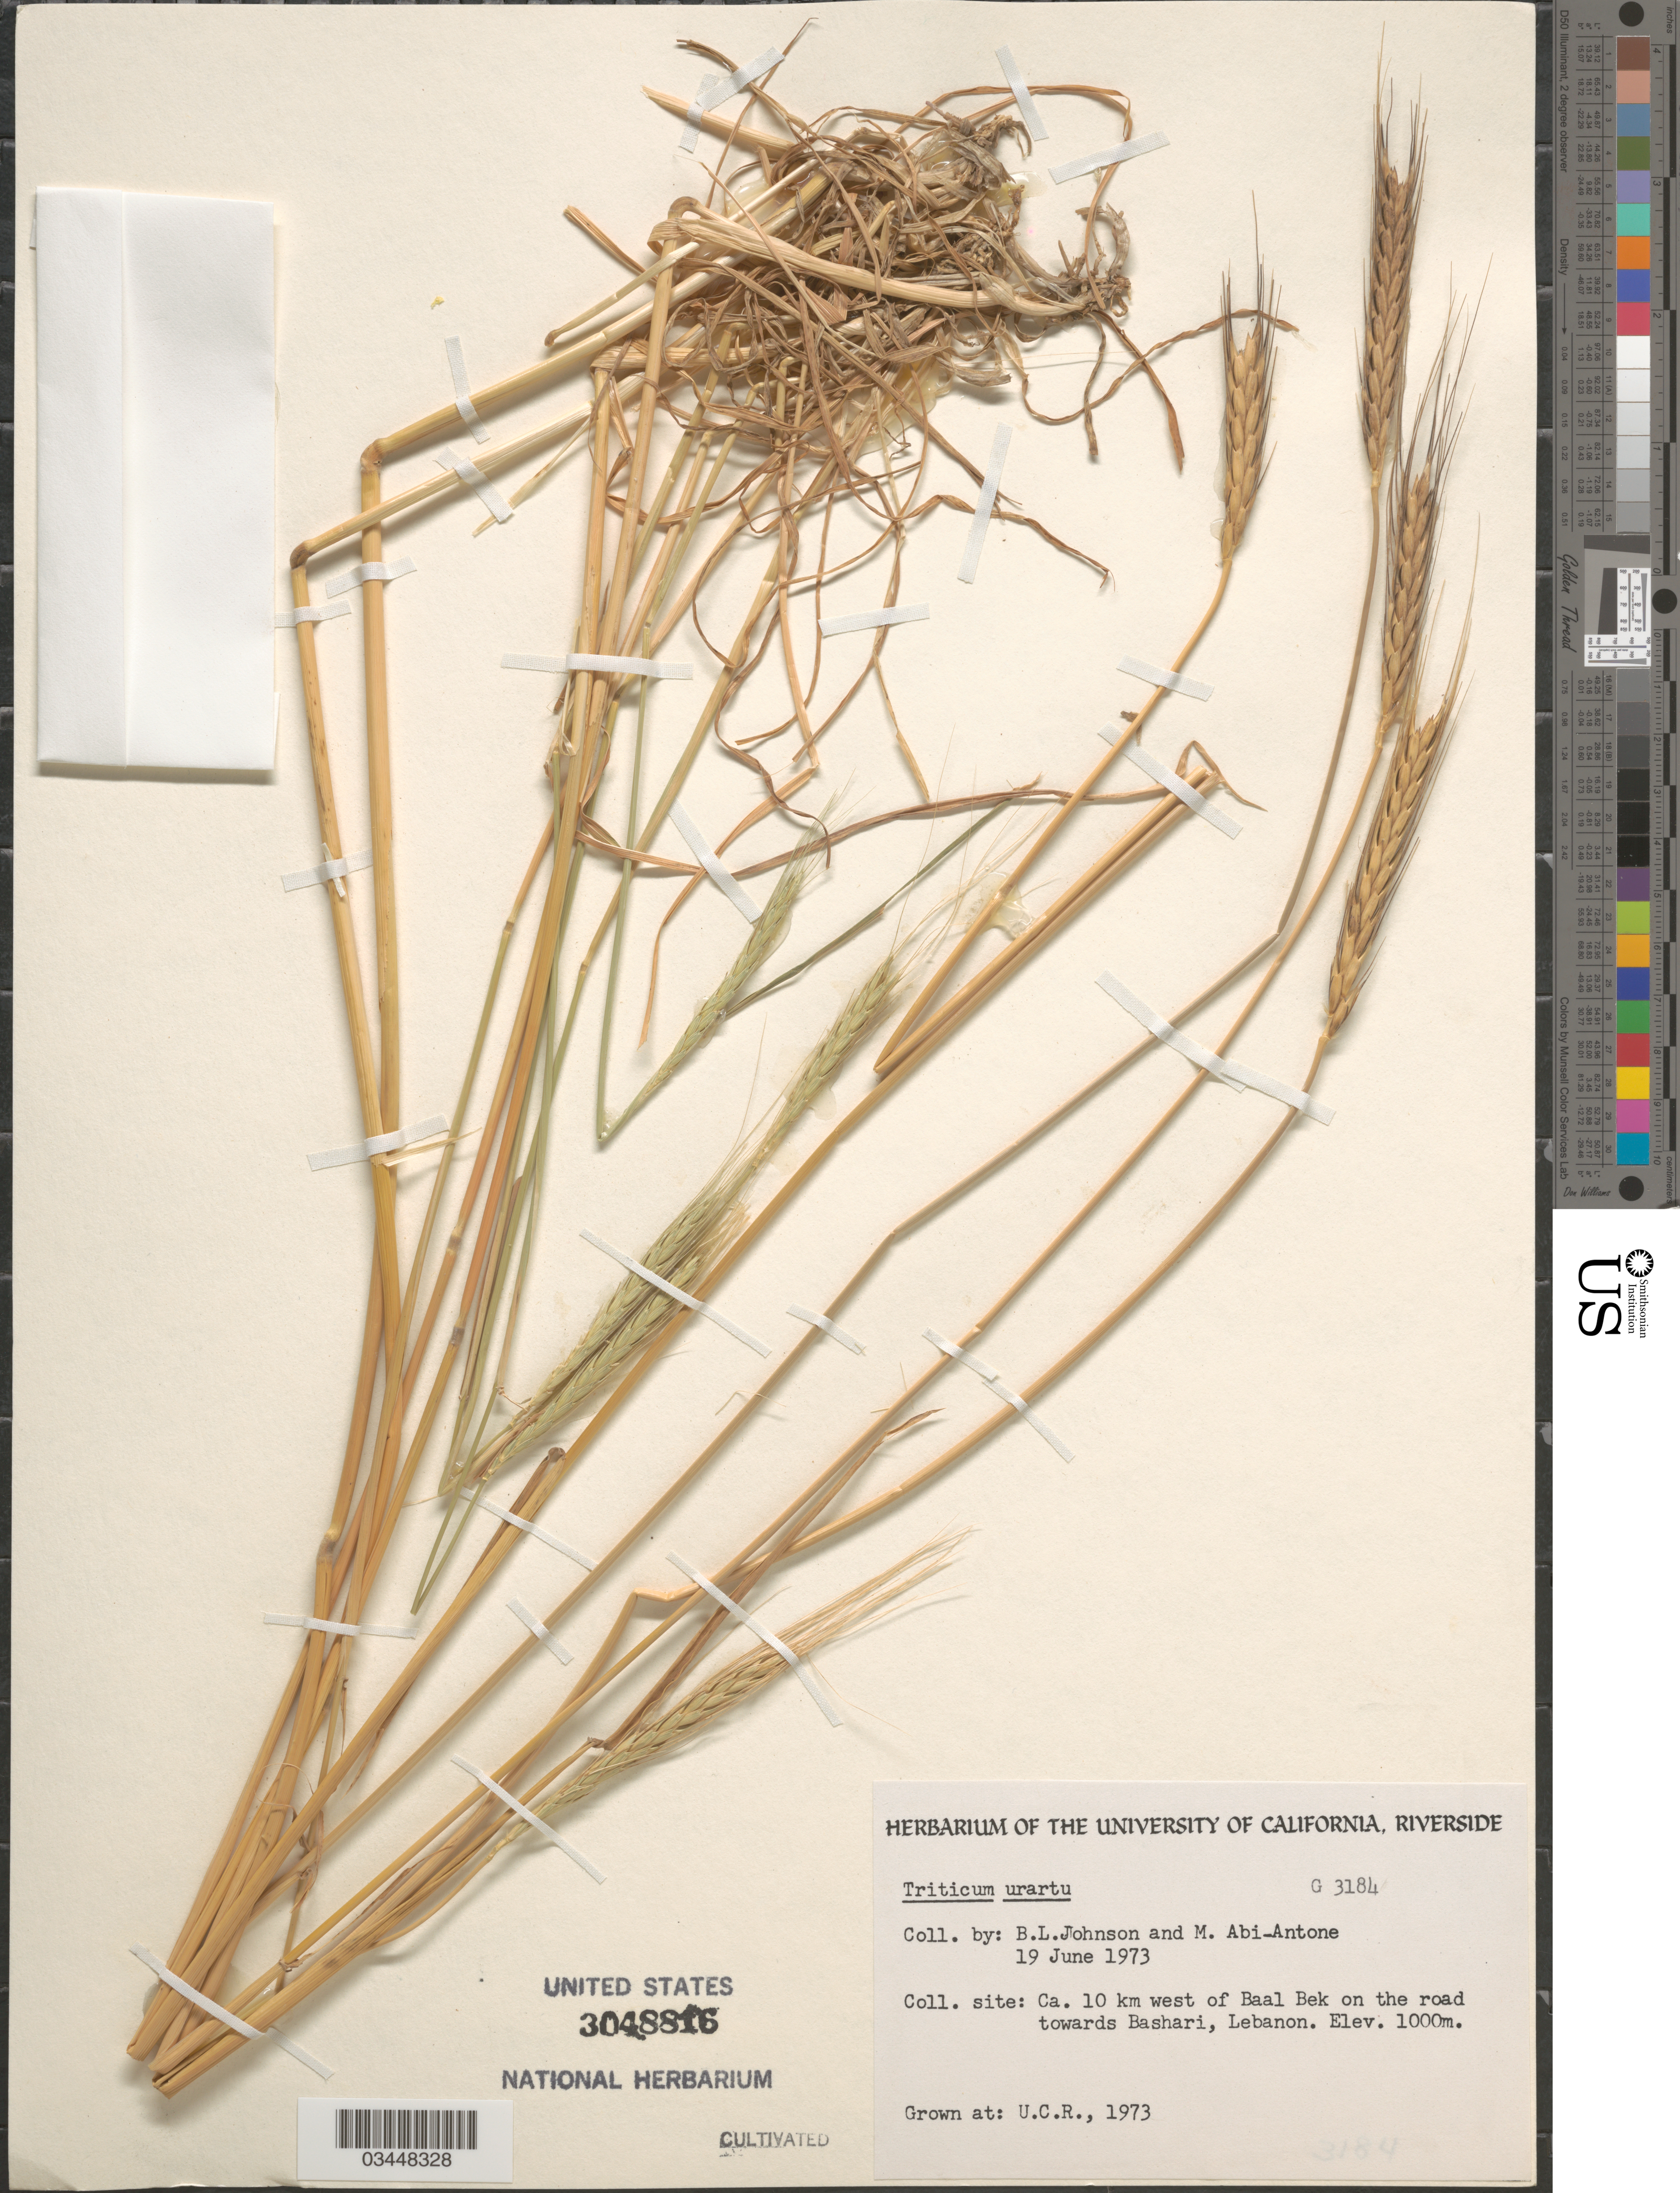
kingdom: Plantae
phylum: Tracheophyta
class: Liliopsida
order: Poales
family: Poaceae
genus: Triticum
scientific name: Triticum urartu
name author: Thumanjan ex Gandilyan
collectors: ex herb. Univ. of California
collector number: G3184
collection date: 1973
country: United States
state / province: California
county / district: Riverside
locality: U.C.R.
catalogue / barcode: US 3048816